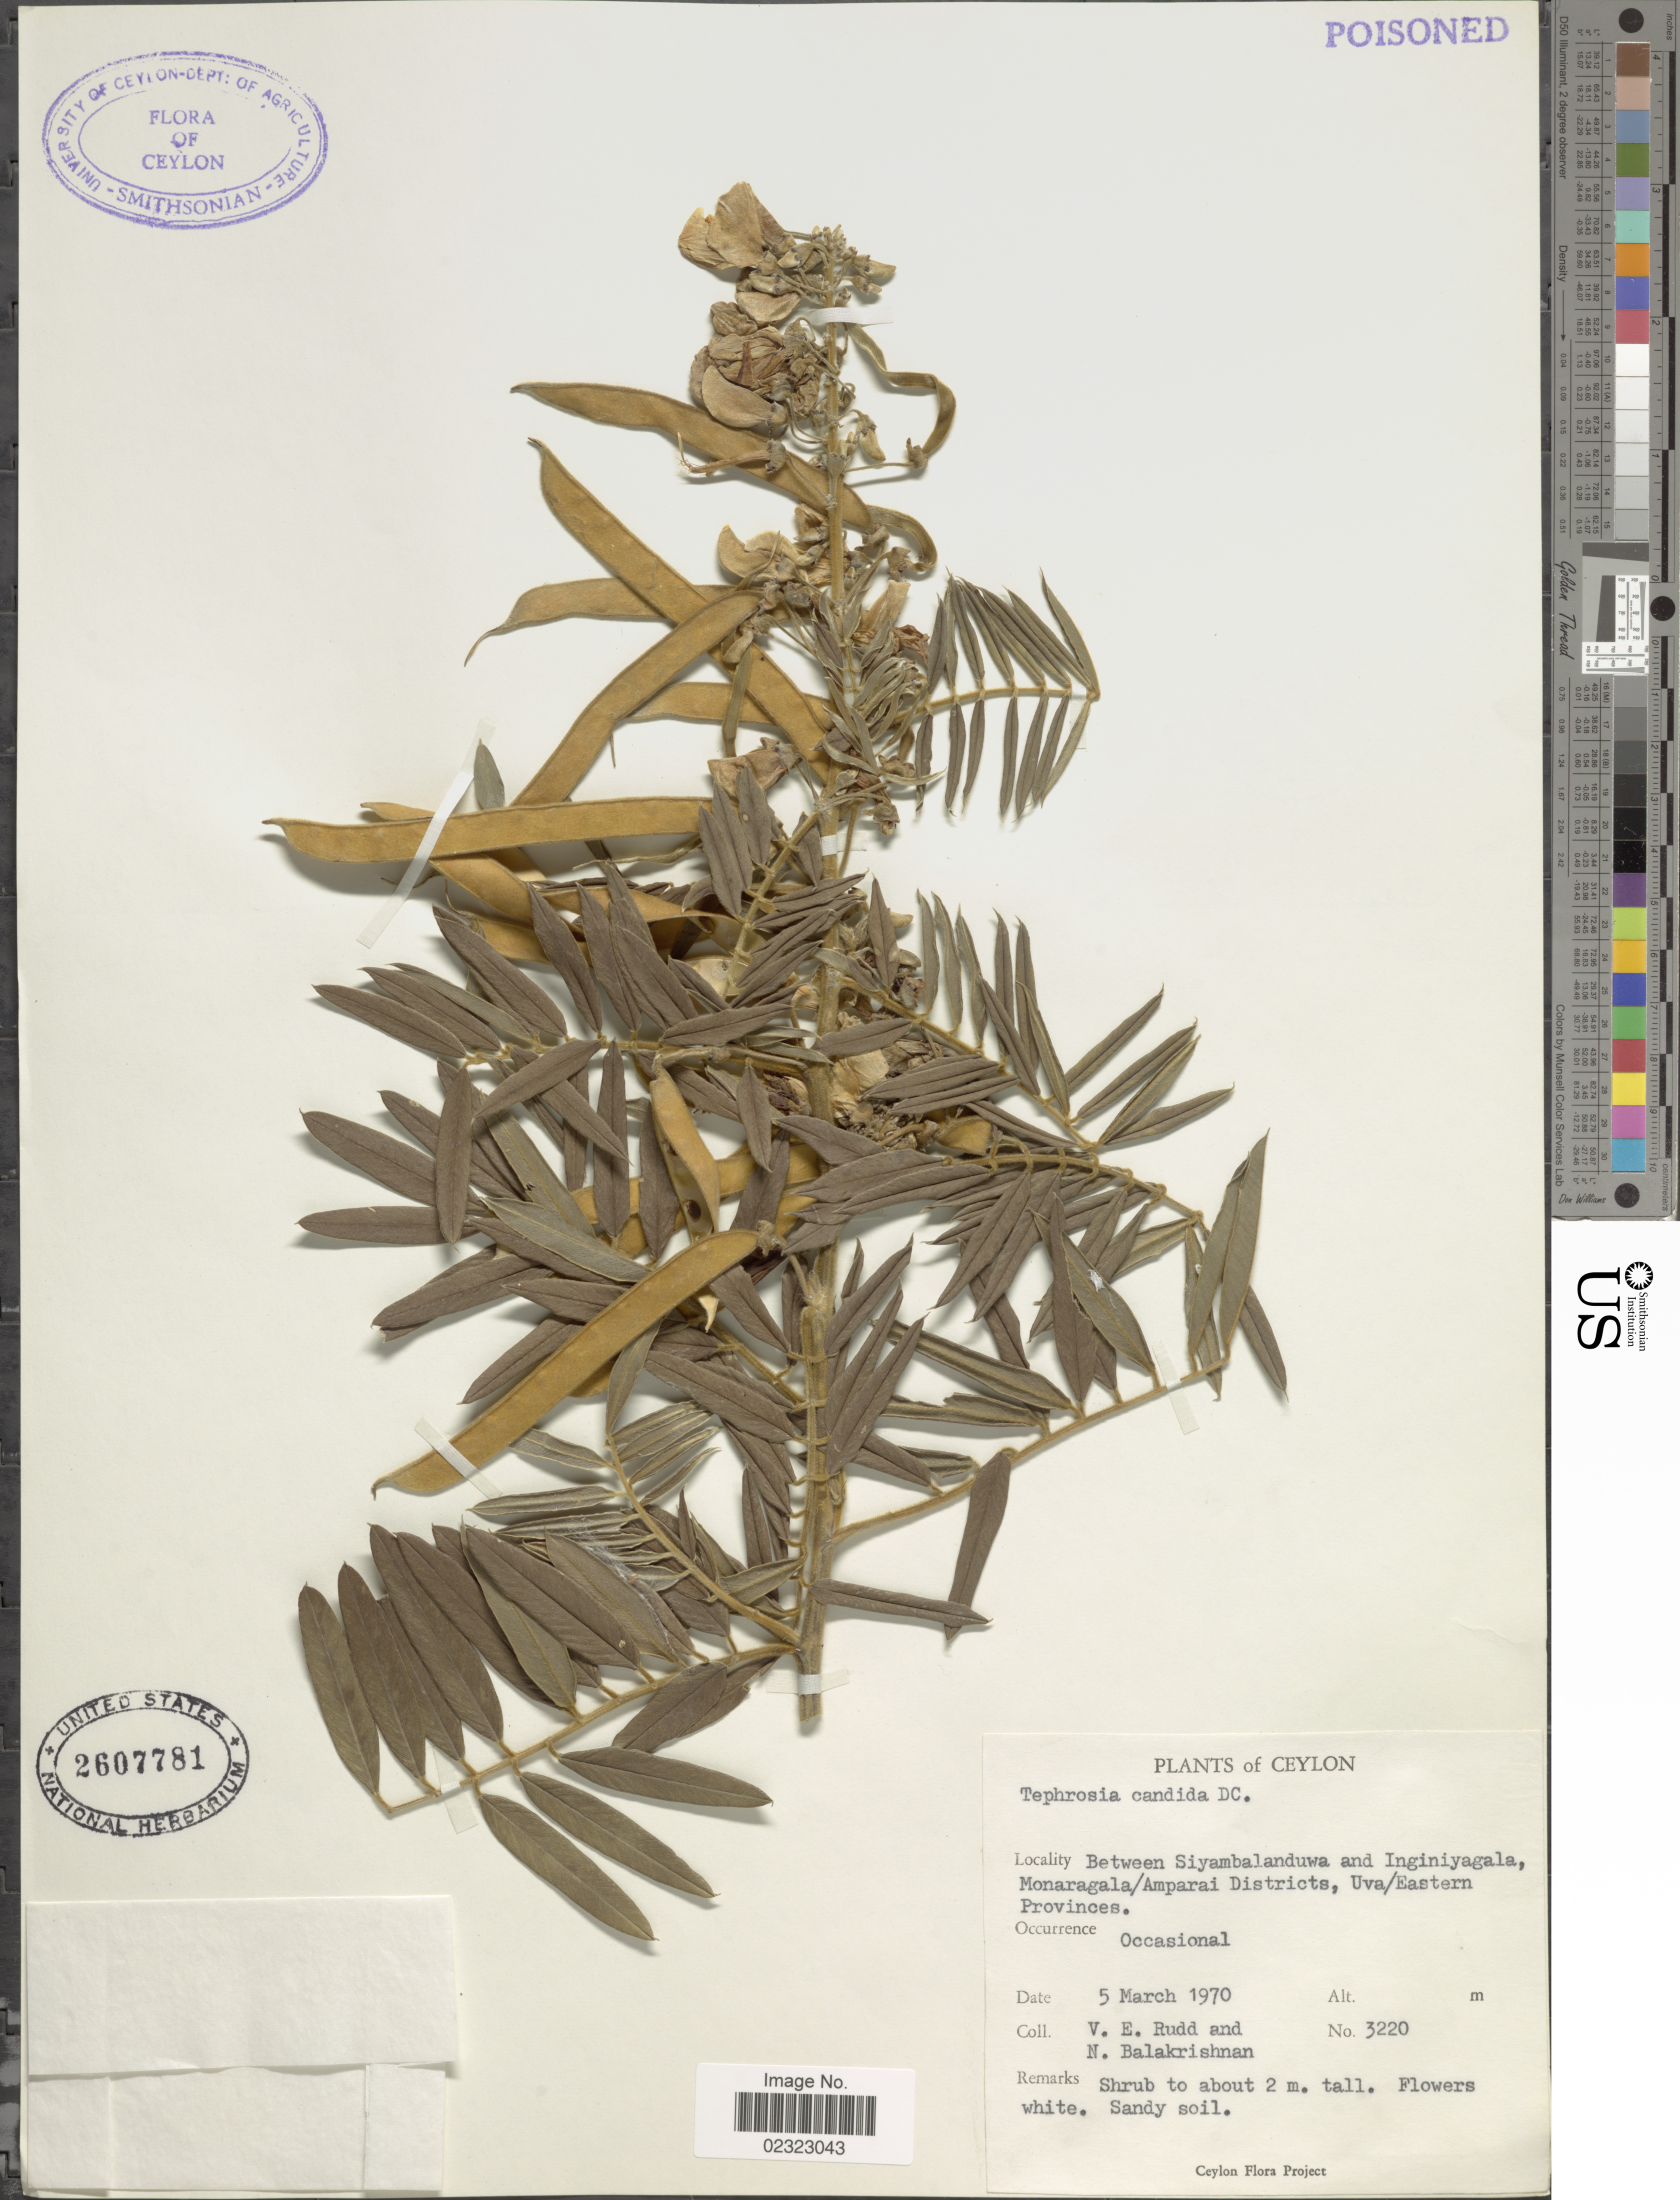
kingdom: Plantae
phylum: Tracheophyta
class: Magnoliopsida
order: Fabales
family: Fabaceae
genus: Tephrosia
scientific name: Tephrosia candida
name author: DC.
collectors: V. E. Rudd & N. Balakrishnan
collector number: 3220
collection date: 1970-03-05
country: Sri Lanka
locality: Ceylon. Between Siyambalanduwa and Inginiyagala, Monaragala/Amaparai Districts, Uva/Eastern Provinces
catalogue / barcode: US 2607781